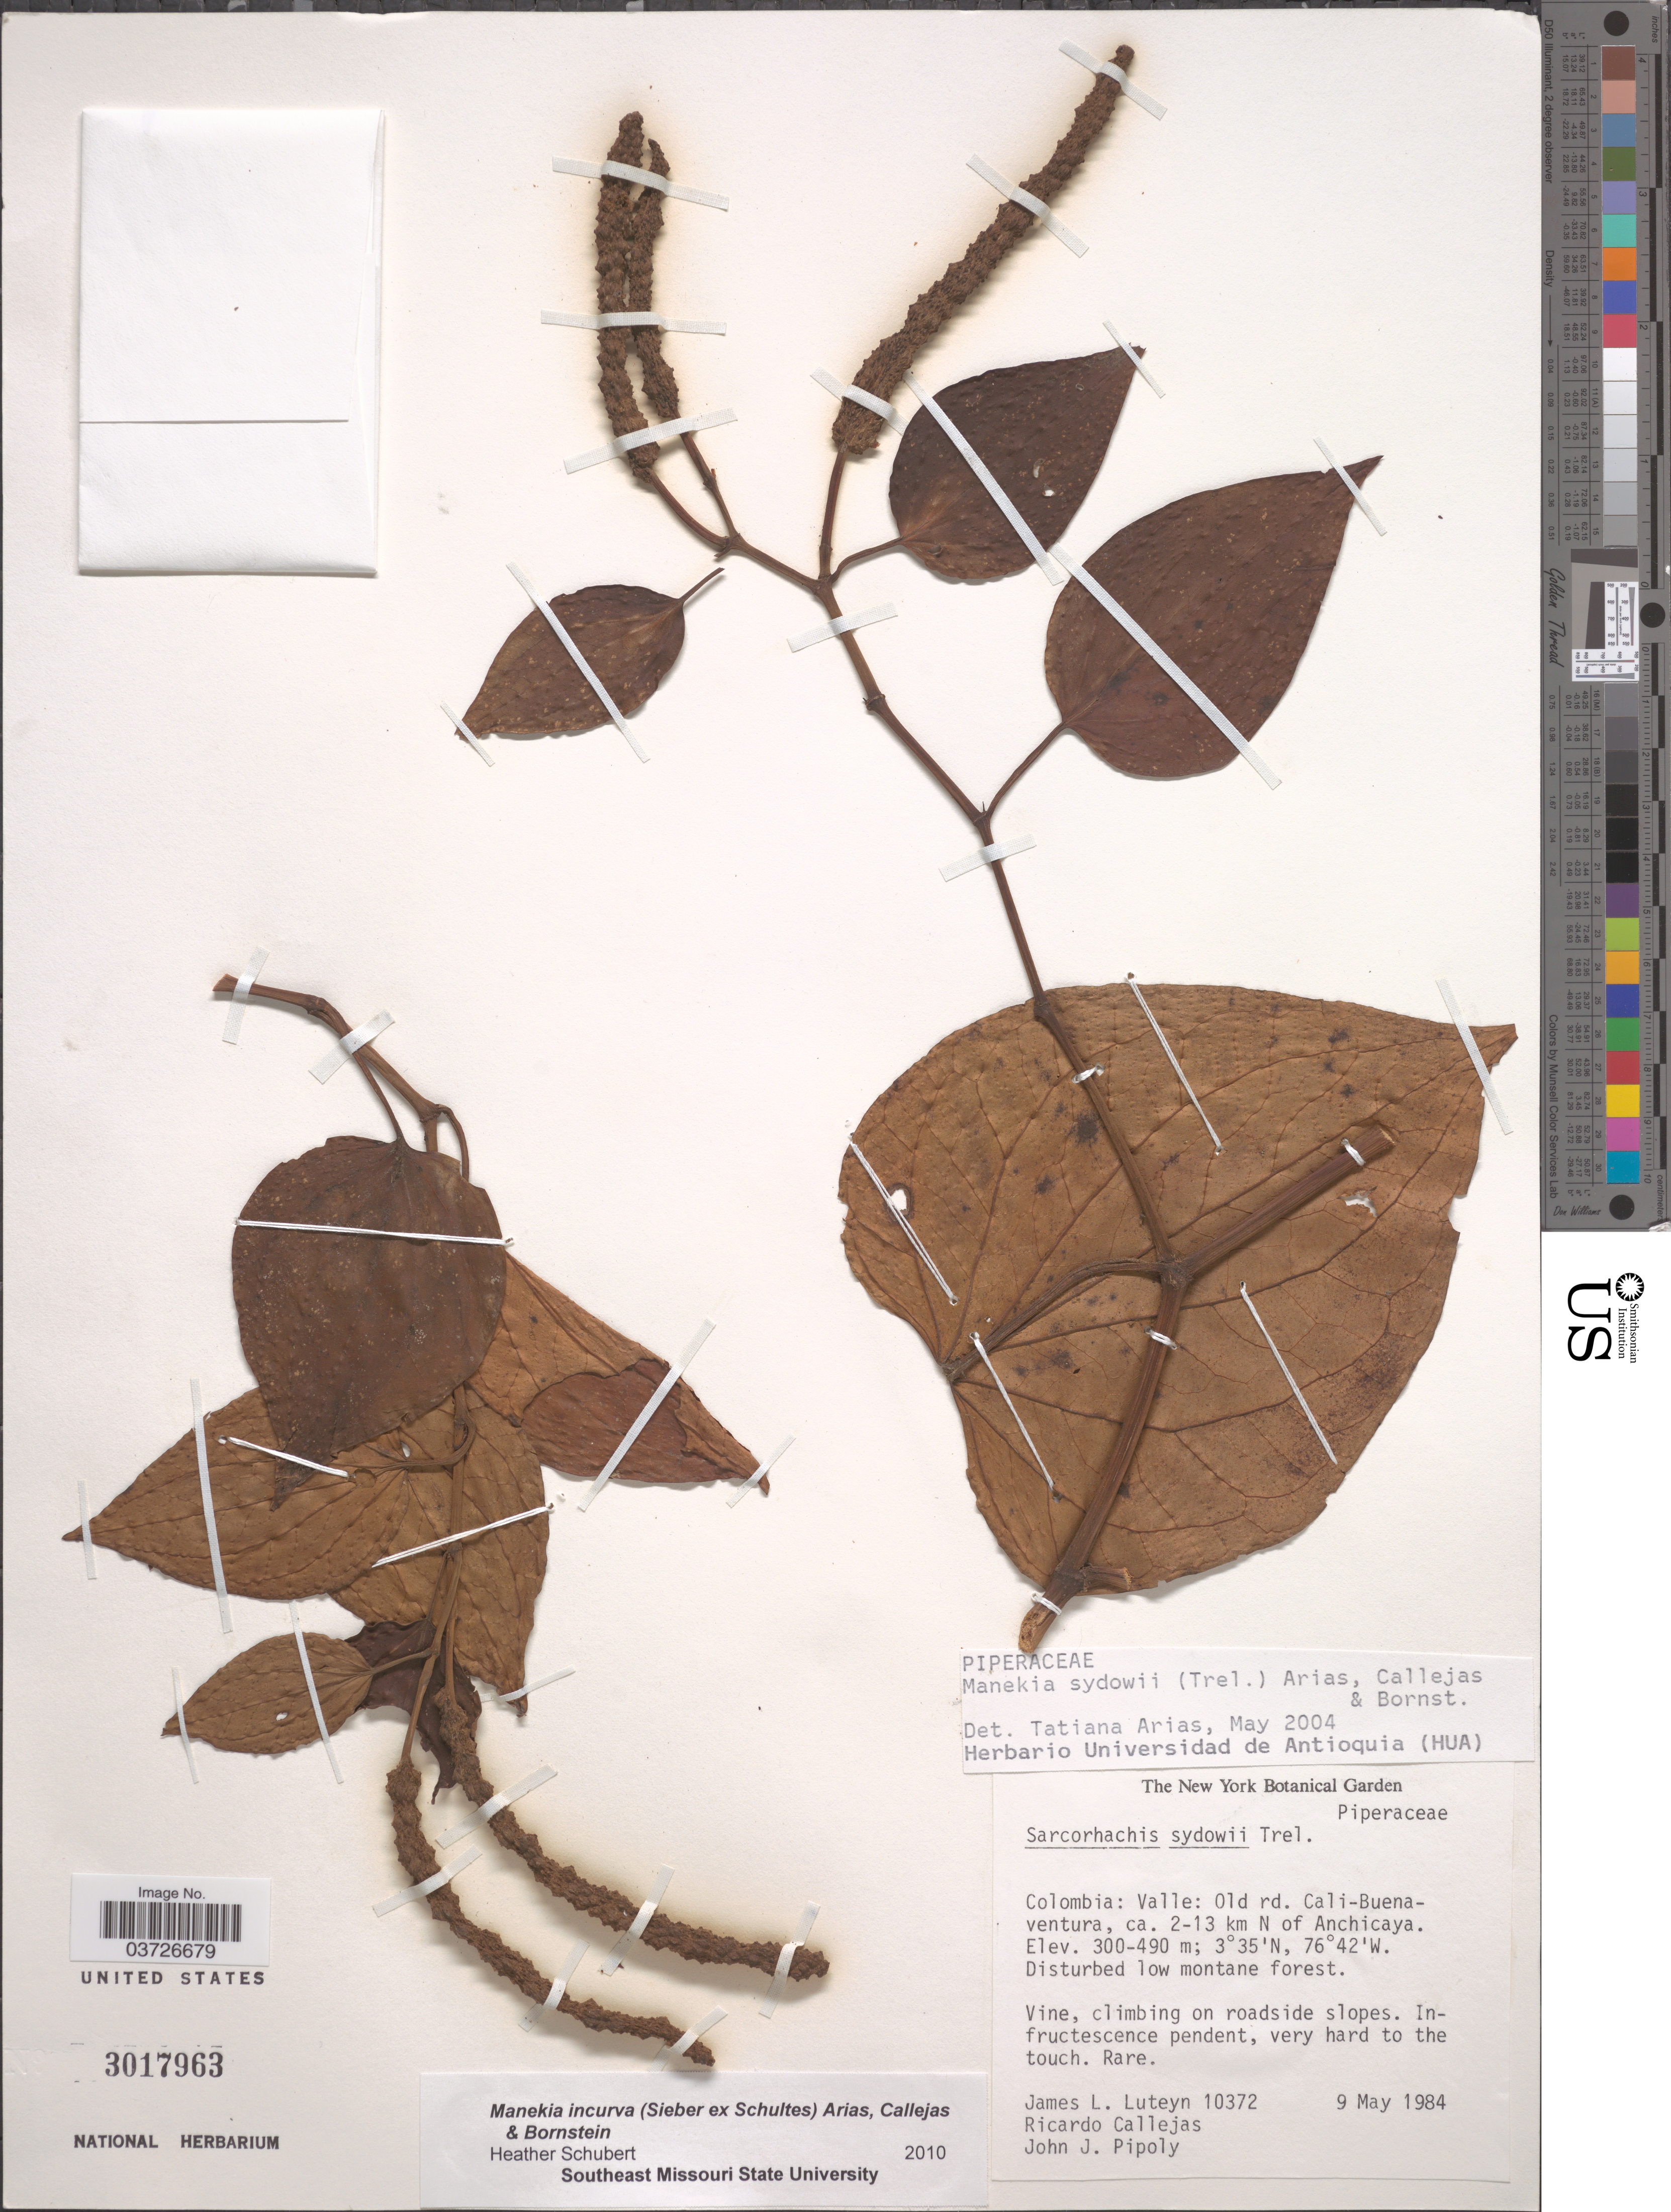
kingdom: Plantae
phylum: Tracheophyta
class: Magnoliopsida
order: Piperales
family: Piperaceae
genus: Manekia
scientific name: Manekia incurva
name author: (Sieber ex Schult.) T. Arias et al.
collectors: J. Luteyn, R. Callejas & J. J. Pipoly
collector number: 10372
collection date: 1984-05-09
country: Colombia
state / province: Valle del Cauca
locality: Valle: Old rd. Cali-Buena-ventura, ca. 2-13 km N of Anchicaya.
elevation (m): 300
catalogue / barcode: US 3017963